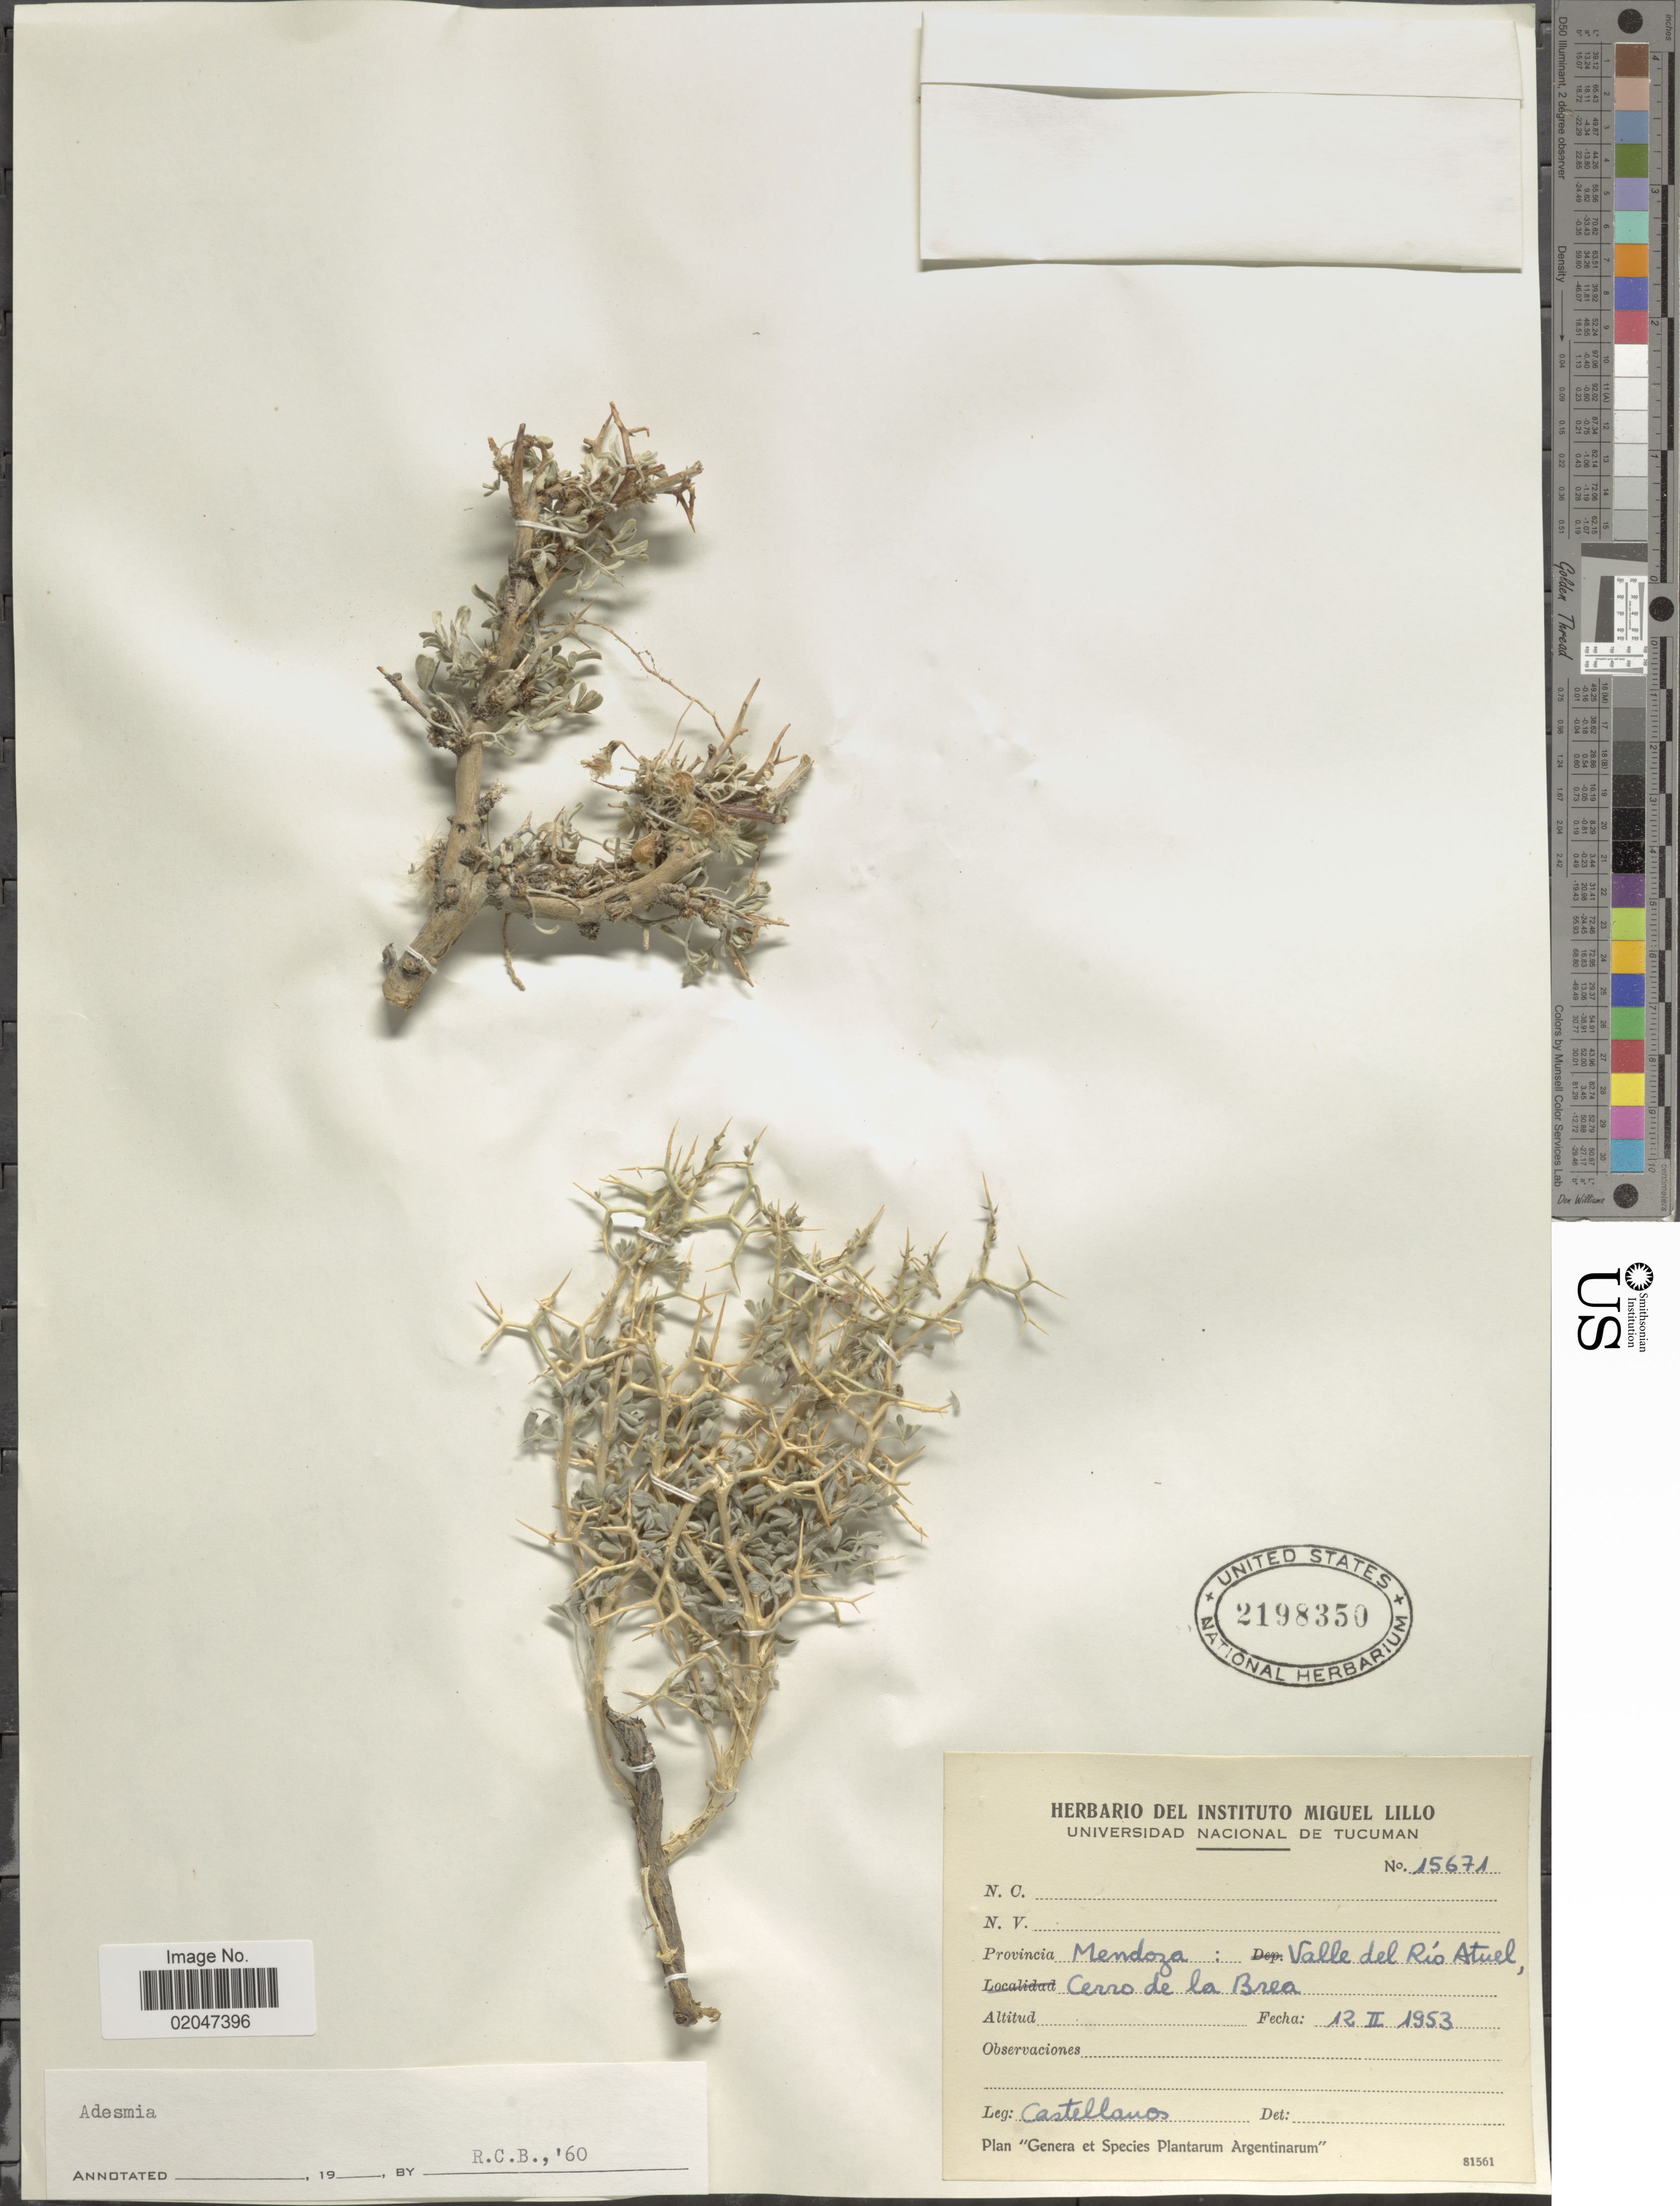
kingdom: Plantae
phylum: Tracheophyta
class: Magnoliopsida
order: Fabales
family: Fabaceae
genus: Adesmia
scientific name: Adesmia sp.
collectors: -- Castellanos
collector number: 15671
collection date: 1953-02-12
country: Argentina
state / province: Mendoza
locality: Valle del Rio Atuel, Cerro de la Brea. Argentinarum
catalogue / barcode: US 2198350